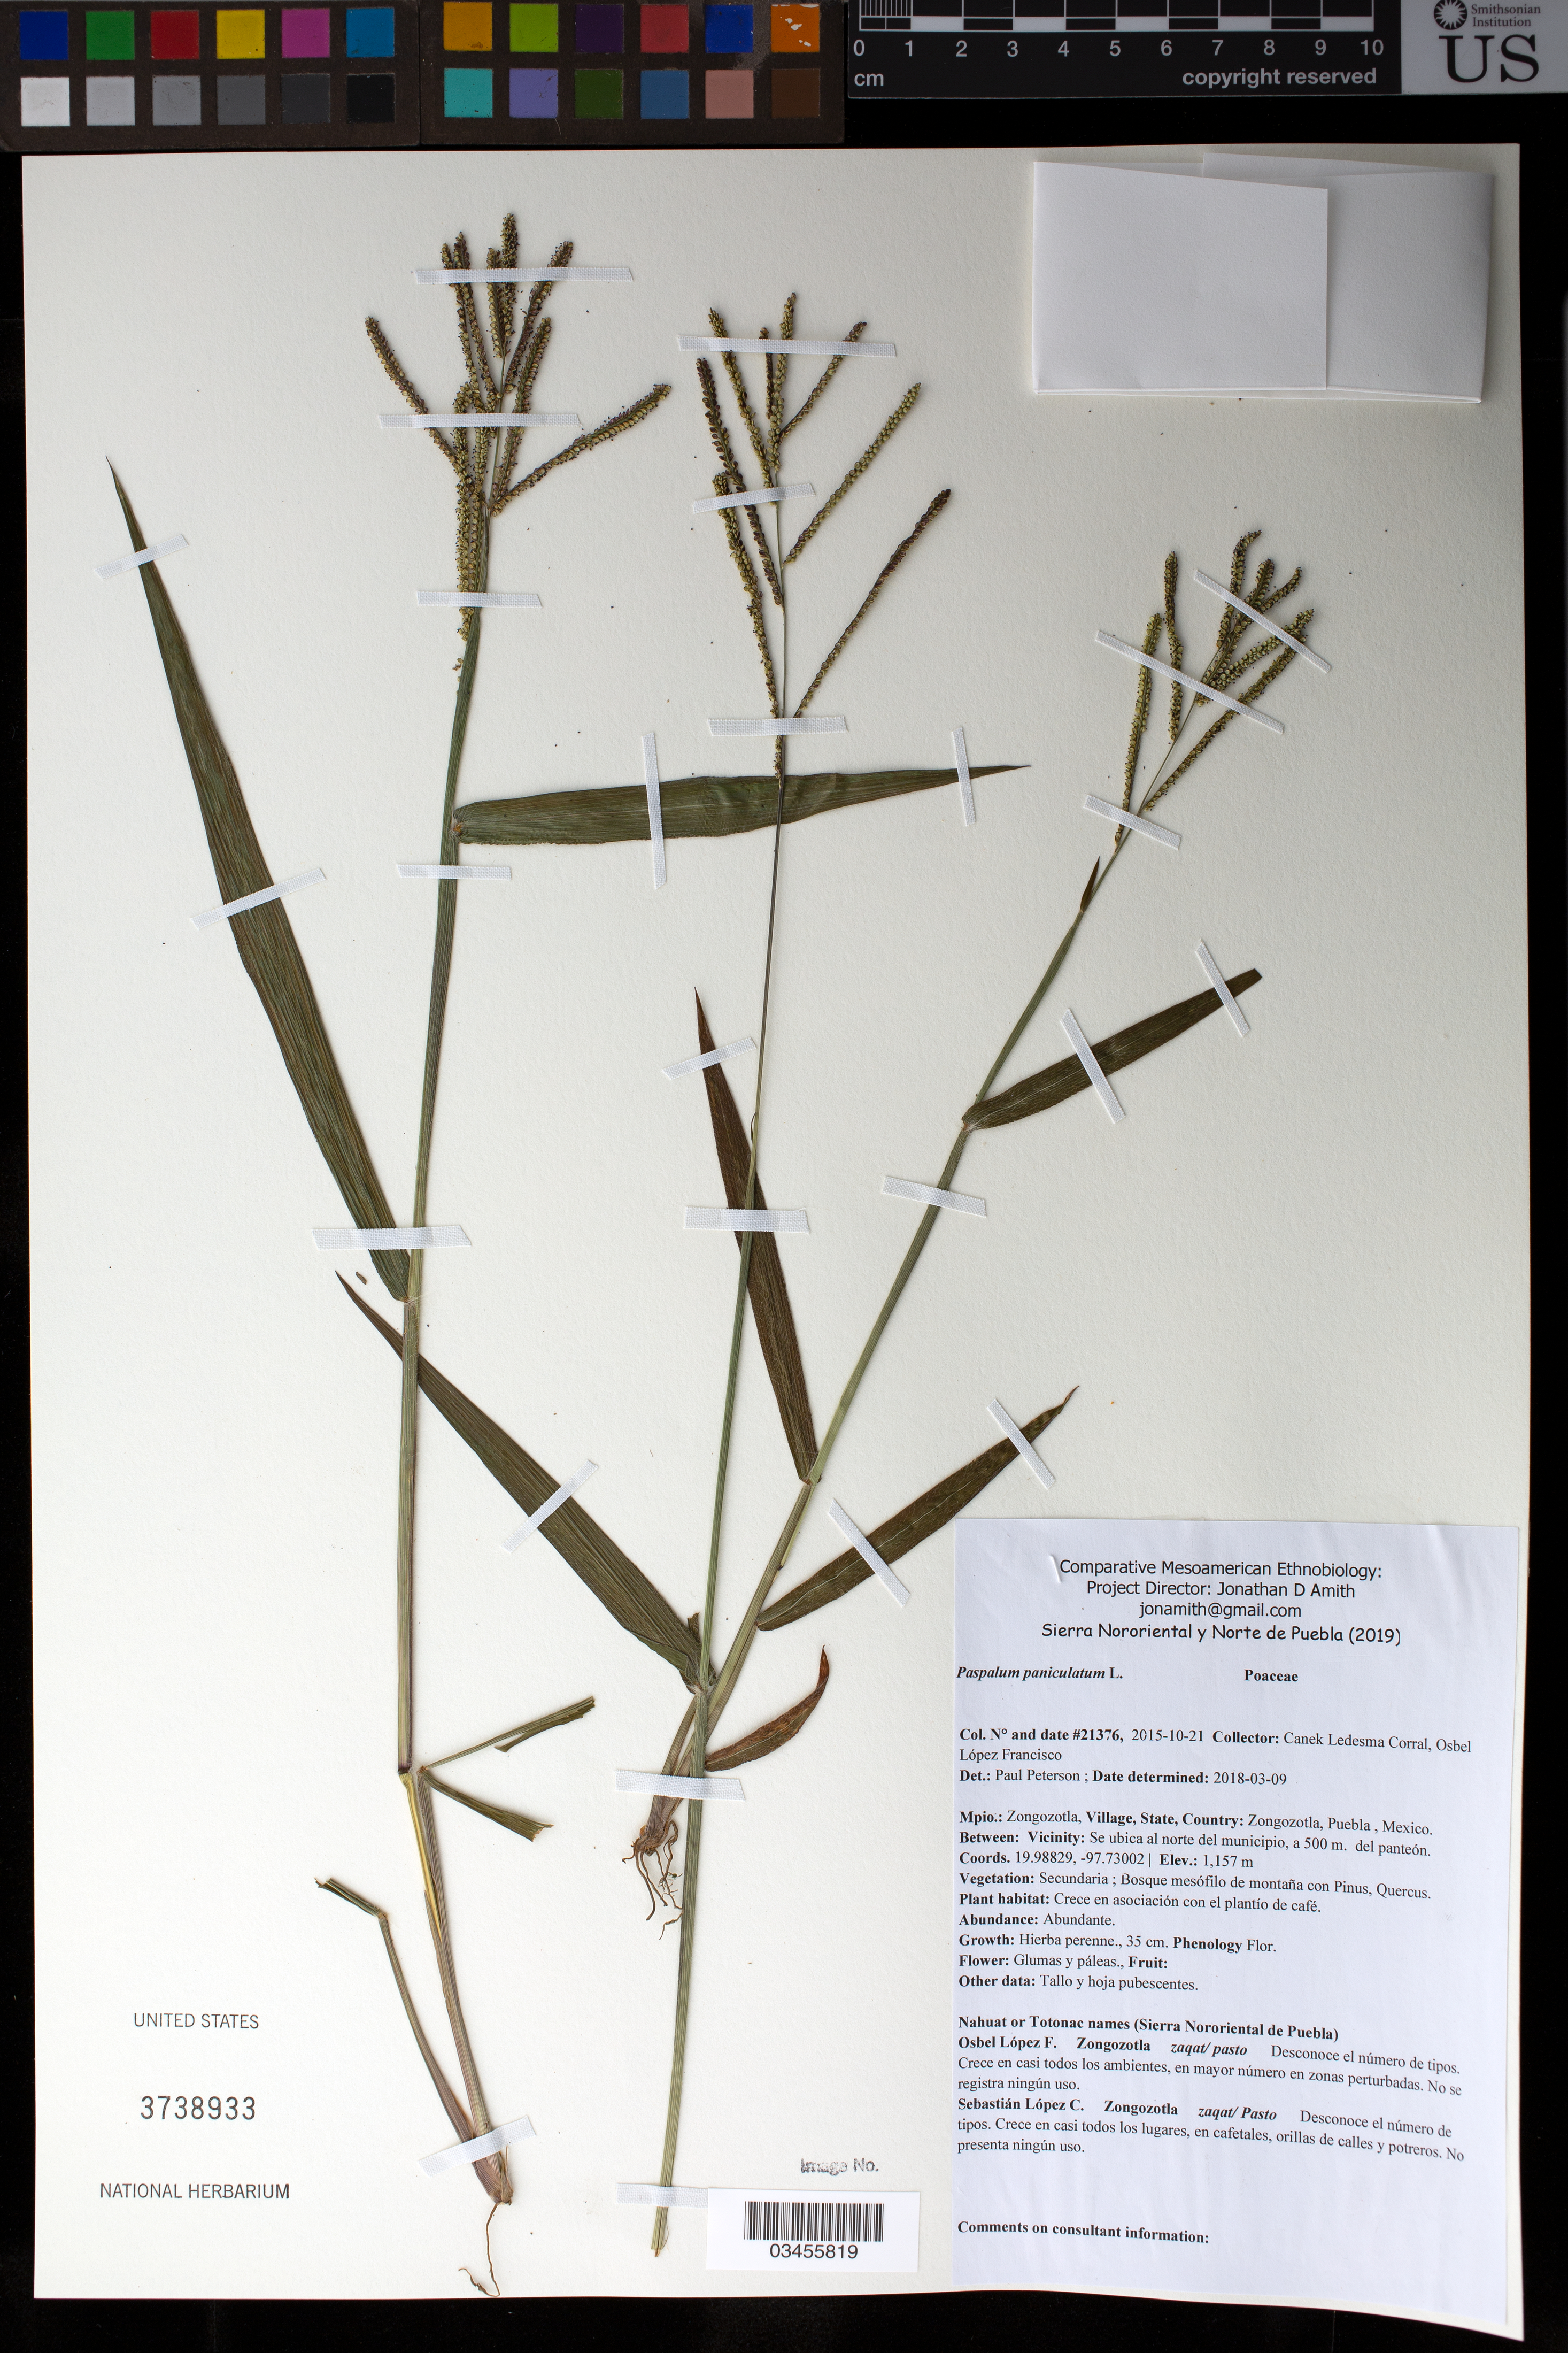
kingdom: Plantae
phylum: Tracheophyta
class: Liliopsida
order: Poales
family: Poaceae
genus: Paspalum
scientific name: Paspalum paniculatum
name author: L.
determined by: Peterson, Paul M., (BOT), Smithsonian Institution - National Museum of Natural History (UNITED STATES)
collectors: Canek Ledesma C. & O. López Francisco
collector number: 21376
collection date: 2015-10-21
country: México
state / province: Puebla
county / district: Zongozotla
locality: PUEBLO: Zongozotla; LOCALIDAD EXACTA: Se ubica al norte del municipio, a 500 m. W del panteón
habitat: Bosque mesófilo de montaña con Pinus, Quercus | Crece en asociación con el plantío de café.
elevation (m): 1157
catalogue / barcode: US 3738933